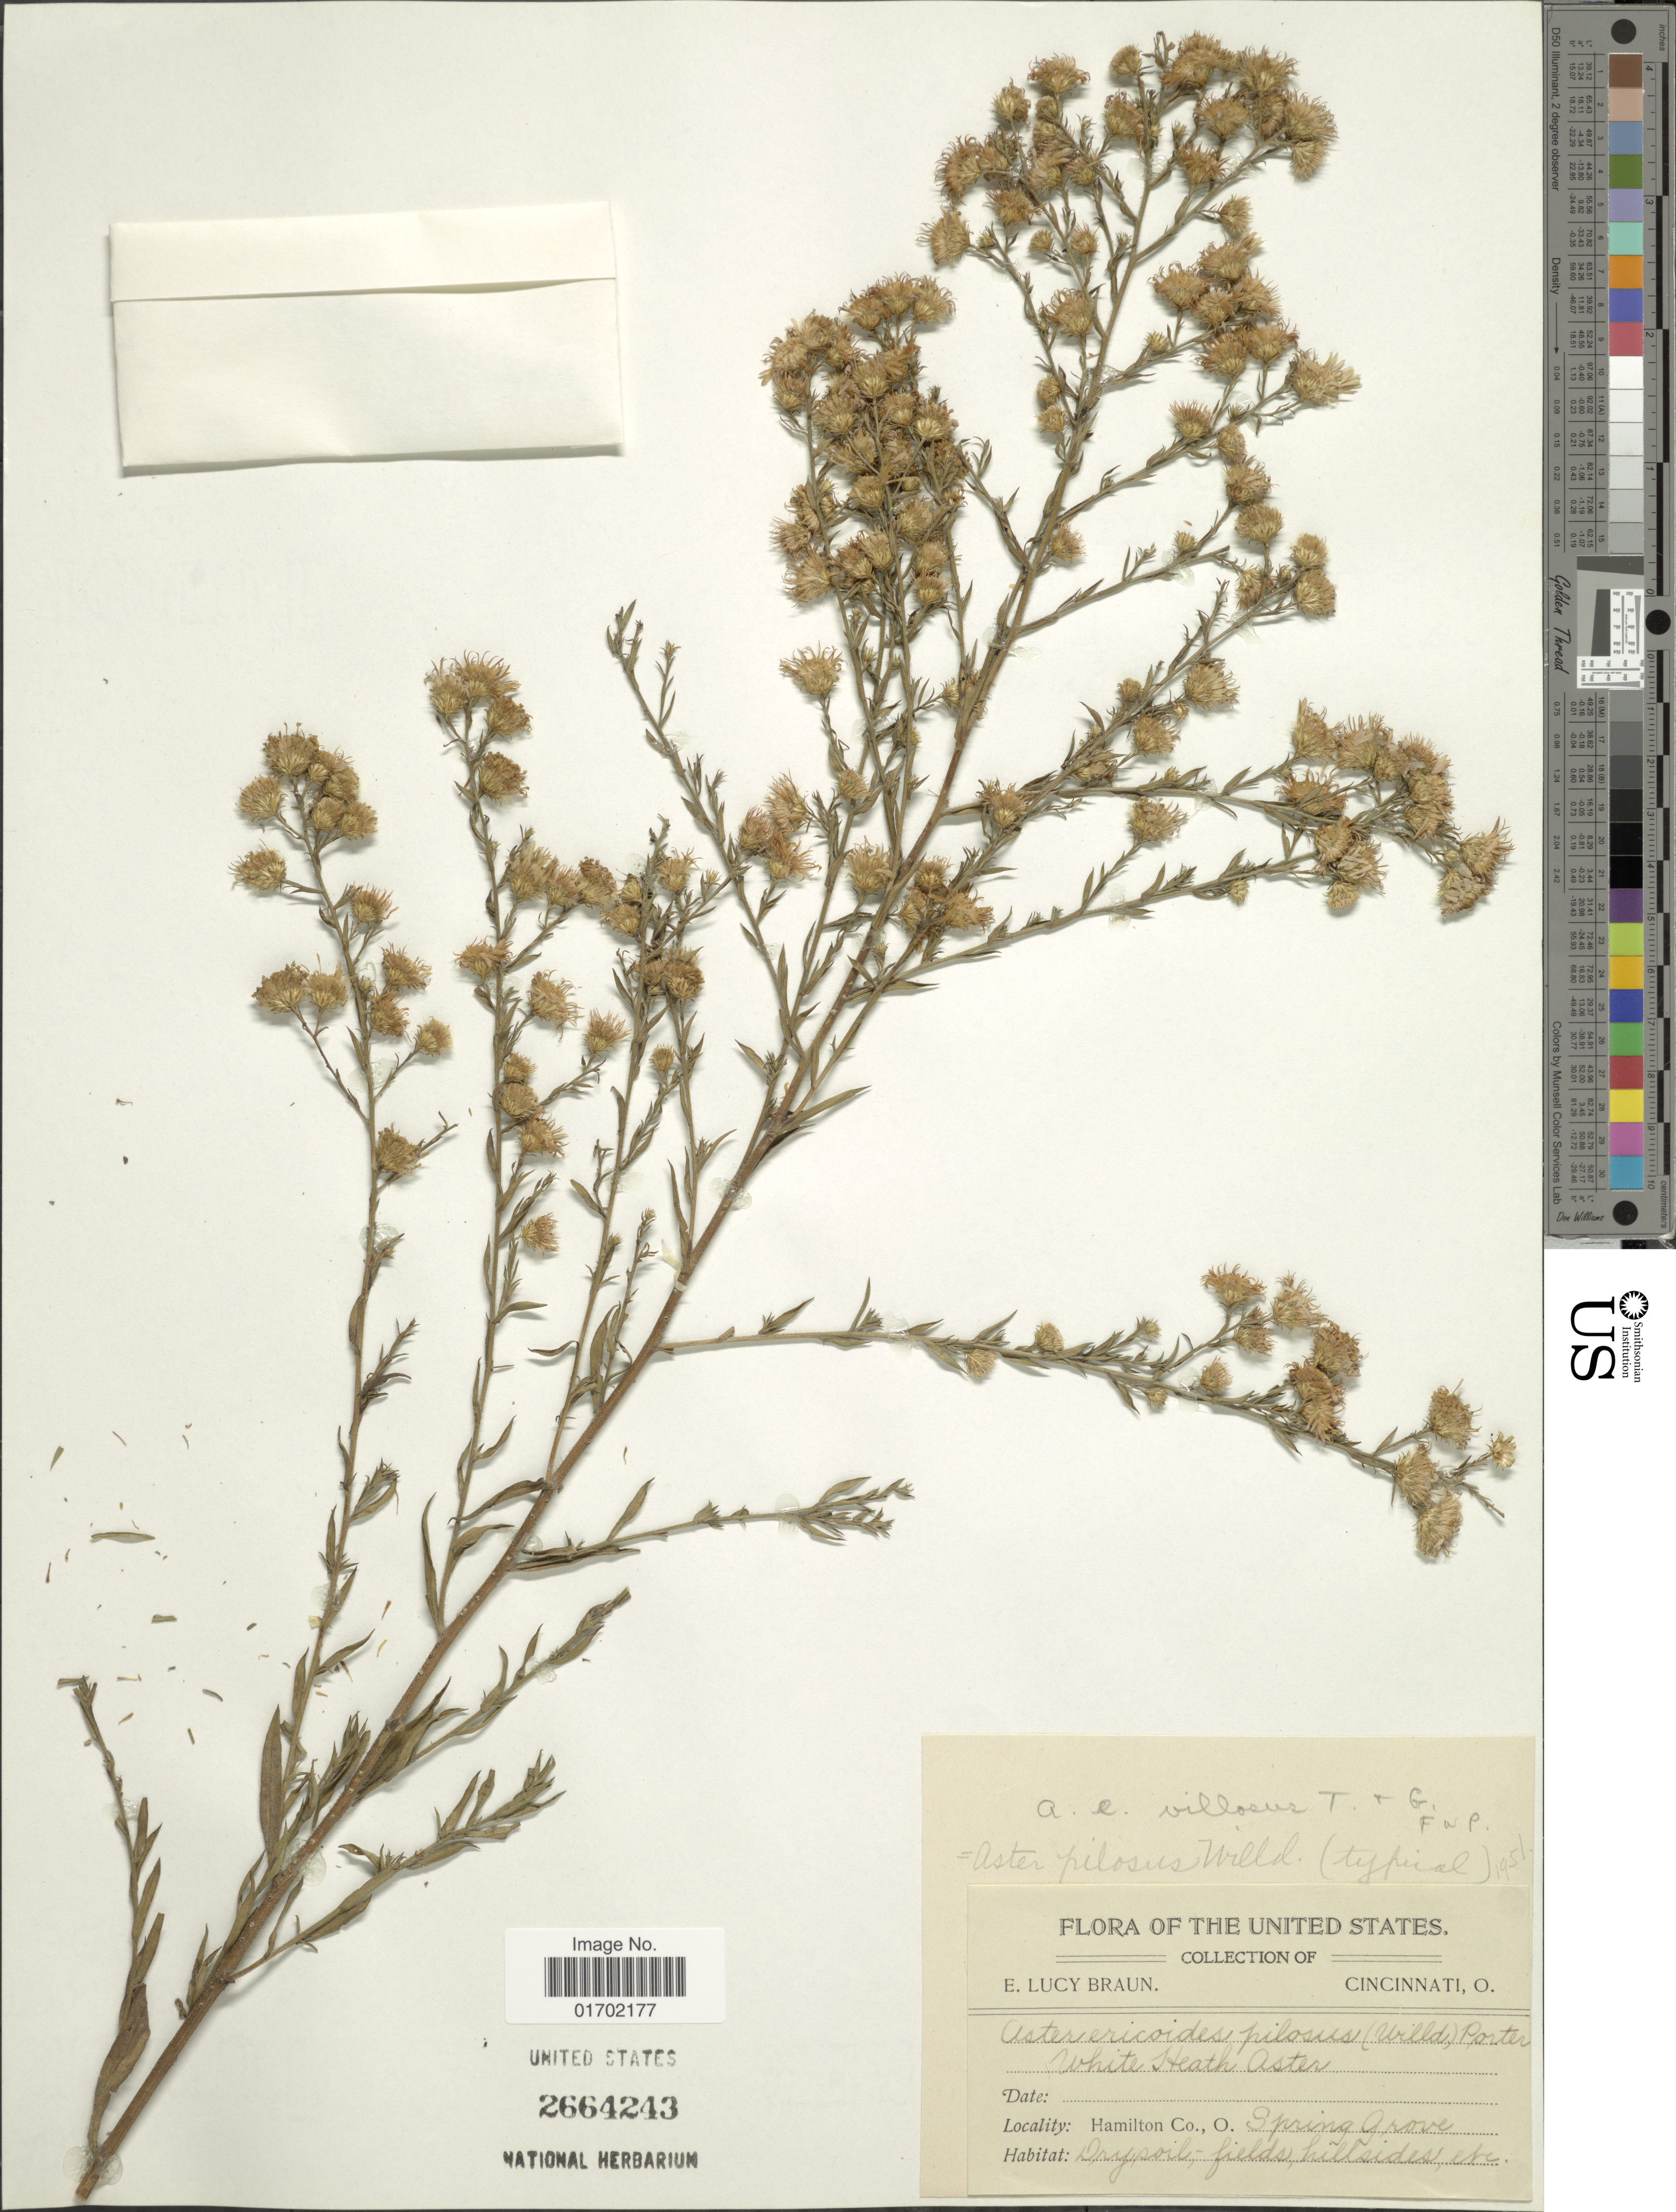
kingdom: Plantae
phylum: Tracheophyta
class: Magnoliopsida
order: Asterales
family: Asteraceae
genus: Symphyotrichum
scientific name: Symphyotrichum pilosum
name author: (Willd.) G.L. Nesom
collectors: E. L. Braun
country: United States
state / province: Ohio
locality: United States, Hamilton Co, Spring Grove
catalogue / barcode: US 2664243